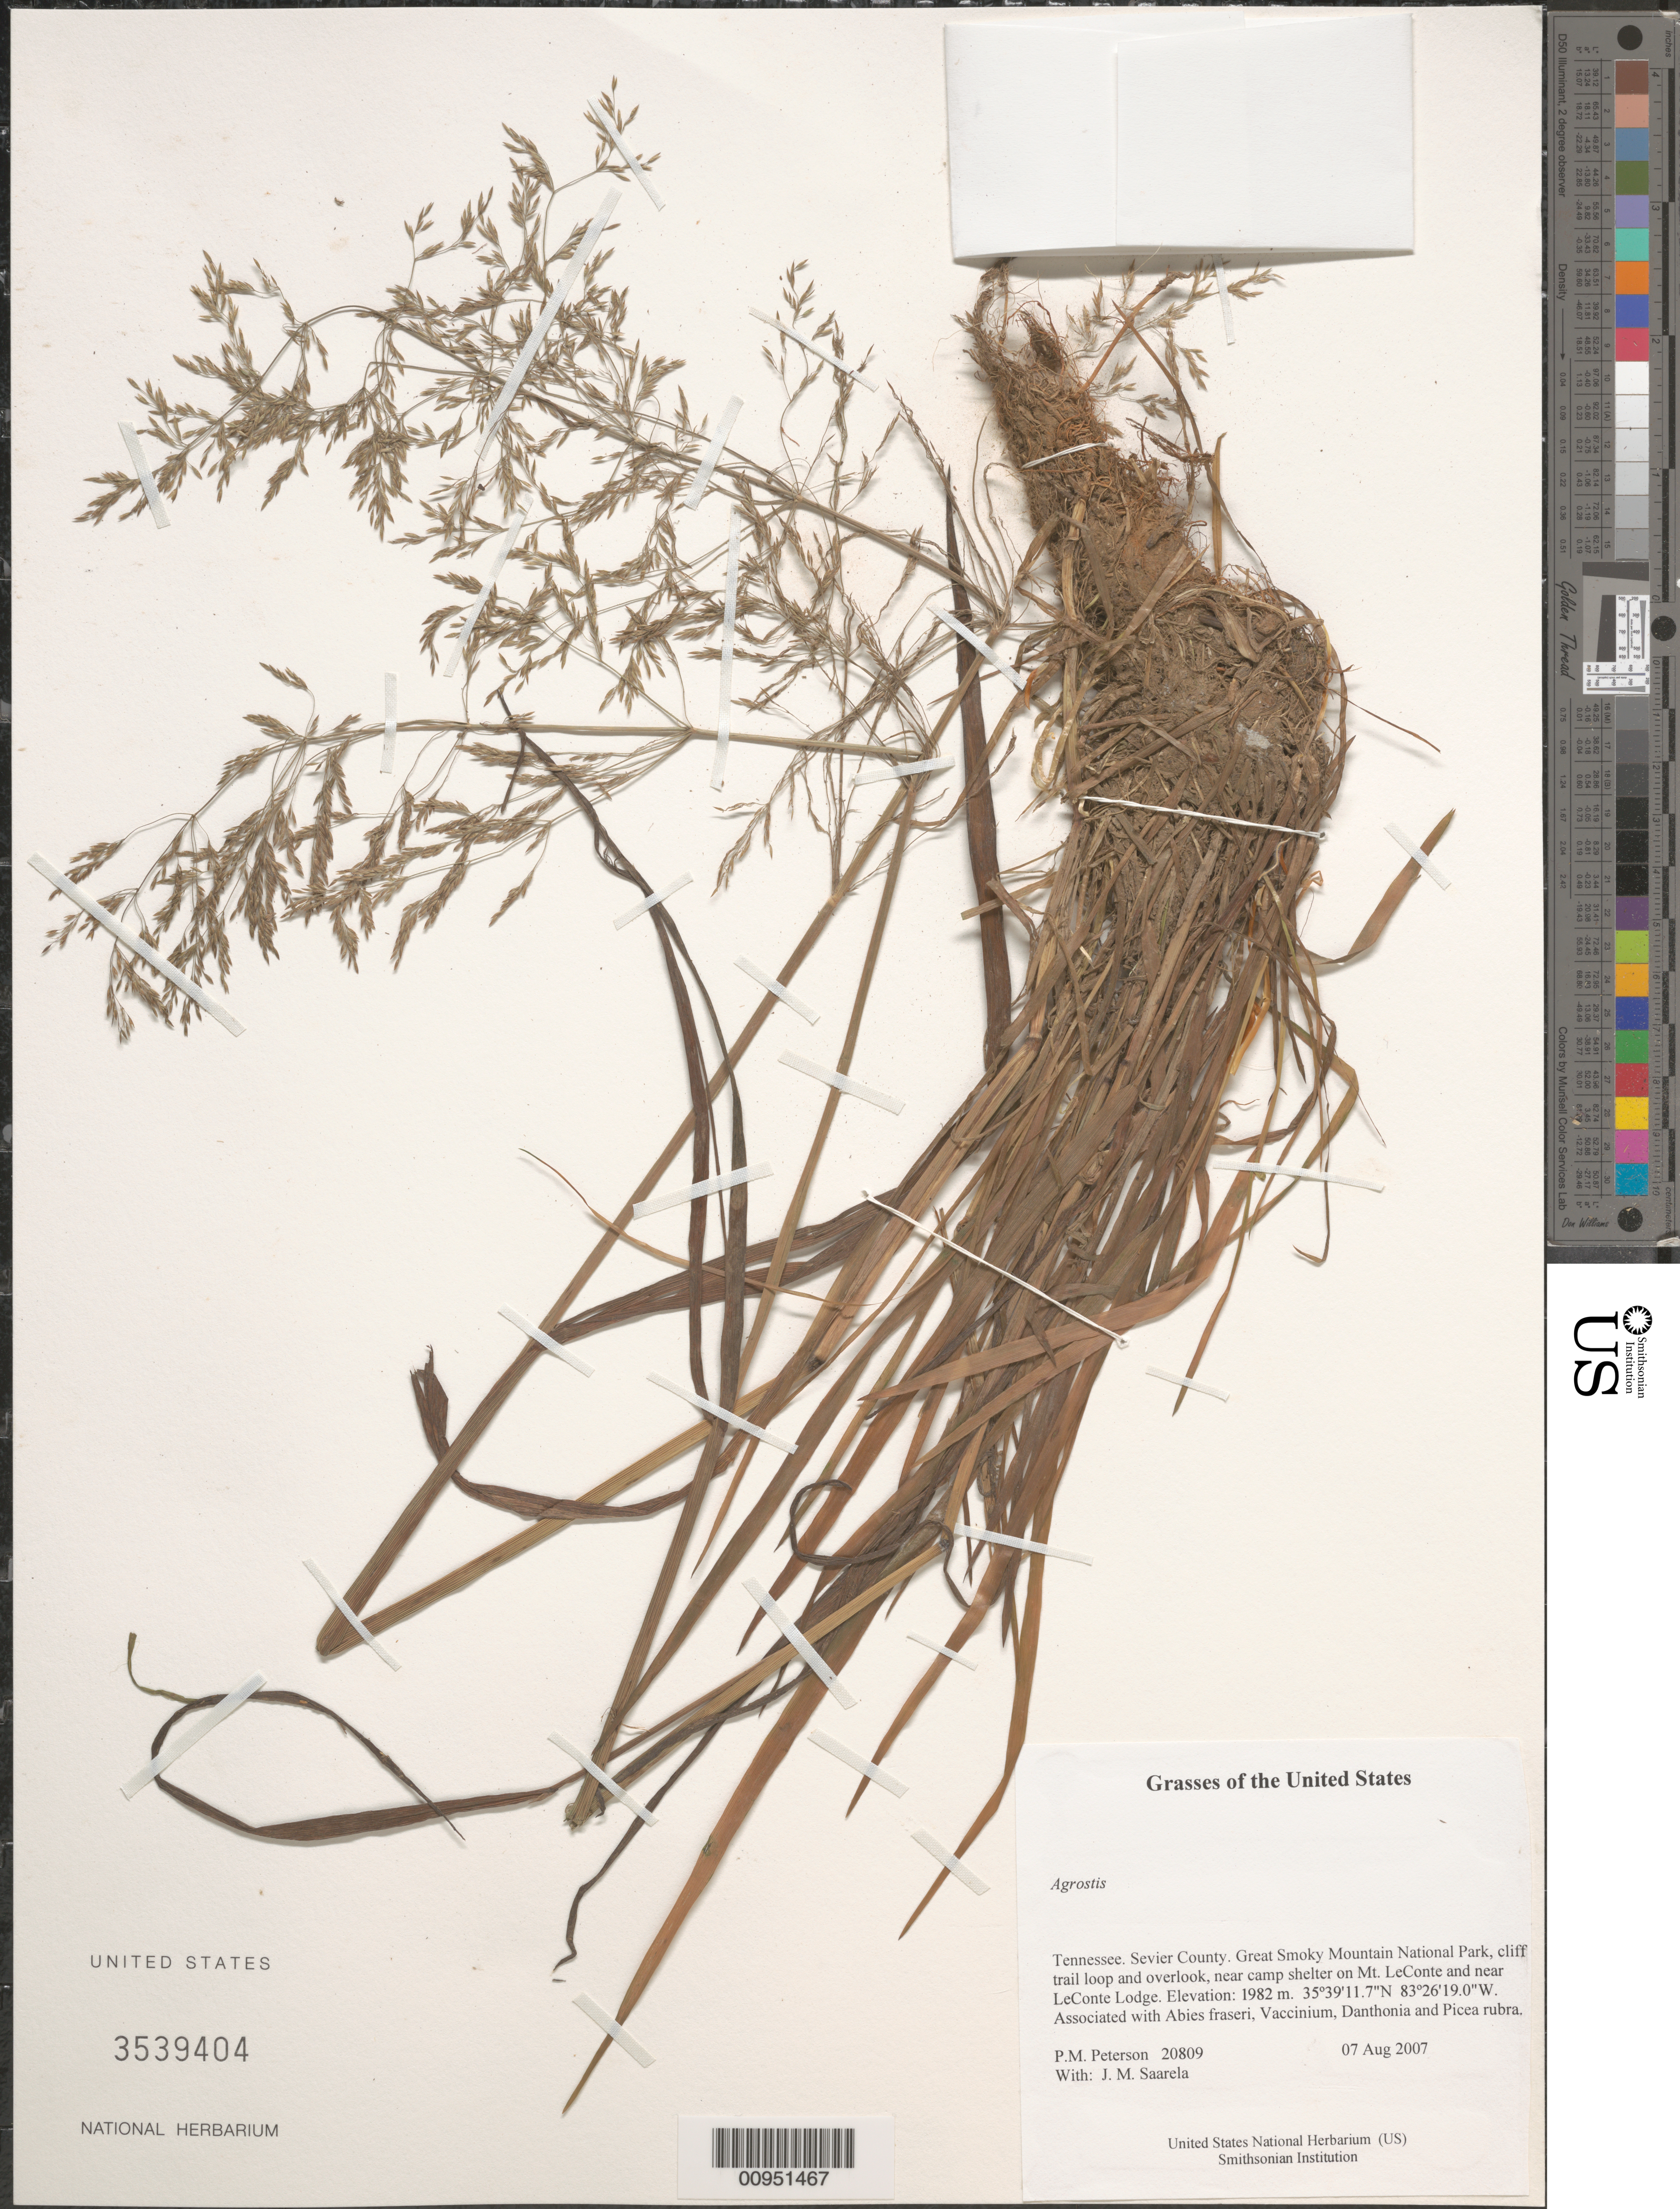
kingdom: Plantae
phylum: Tracheophyta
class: Liliopsida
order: Poales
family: Poaceae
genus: Agrostis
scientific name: Agrostis sp.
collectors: P. M. Peterson & J. Saarela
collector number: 20809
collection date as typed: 07 Aug 2007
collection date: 2007-08-07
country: United States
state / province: Tennessee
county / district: Sevier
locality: Great Smoky Mountain National Park, cliff trail loop and overlook, near camp shelter on Mt. LeConte and near LeConte Lodge.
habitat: Associated with Abies fraseri, Vaccinium, Danthonia and Picea rubra.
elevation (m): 1982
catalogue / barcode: US 3539404